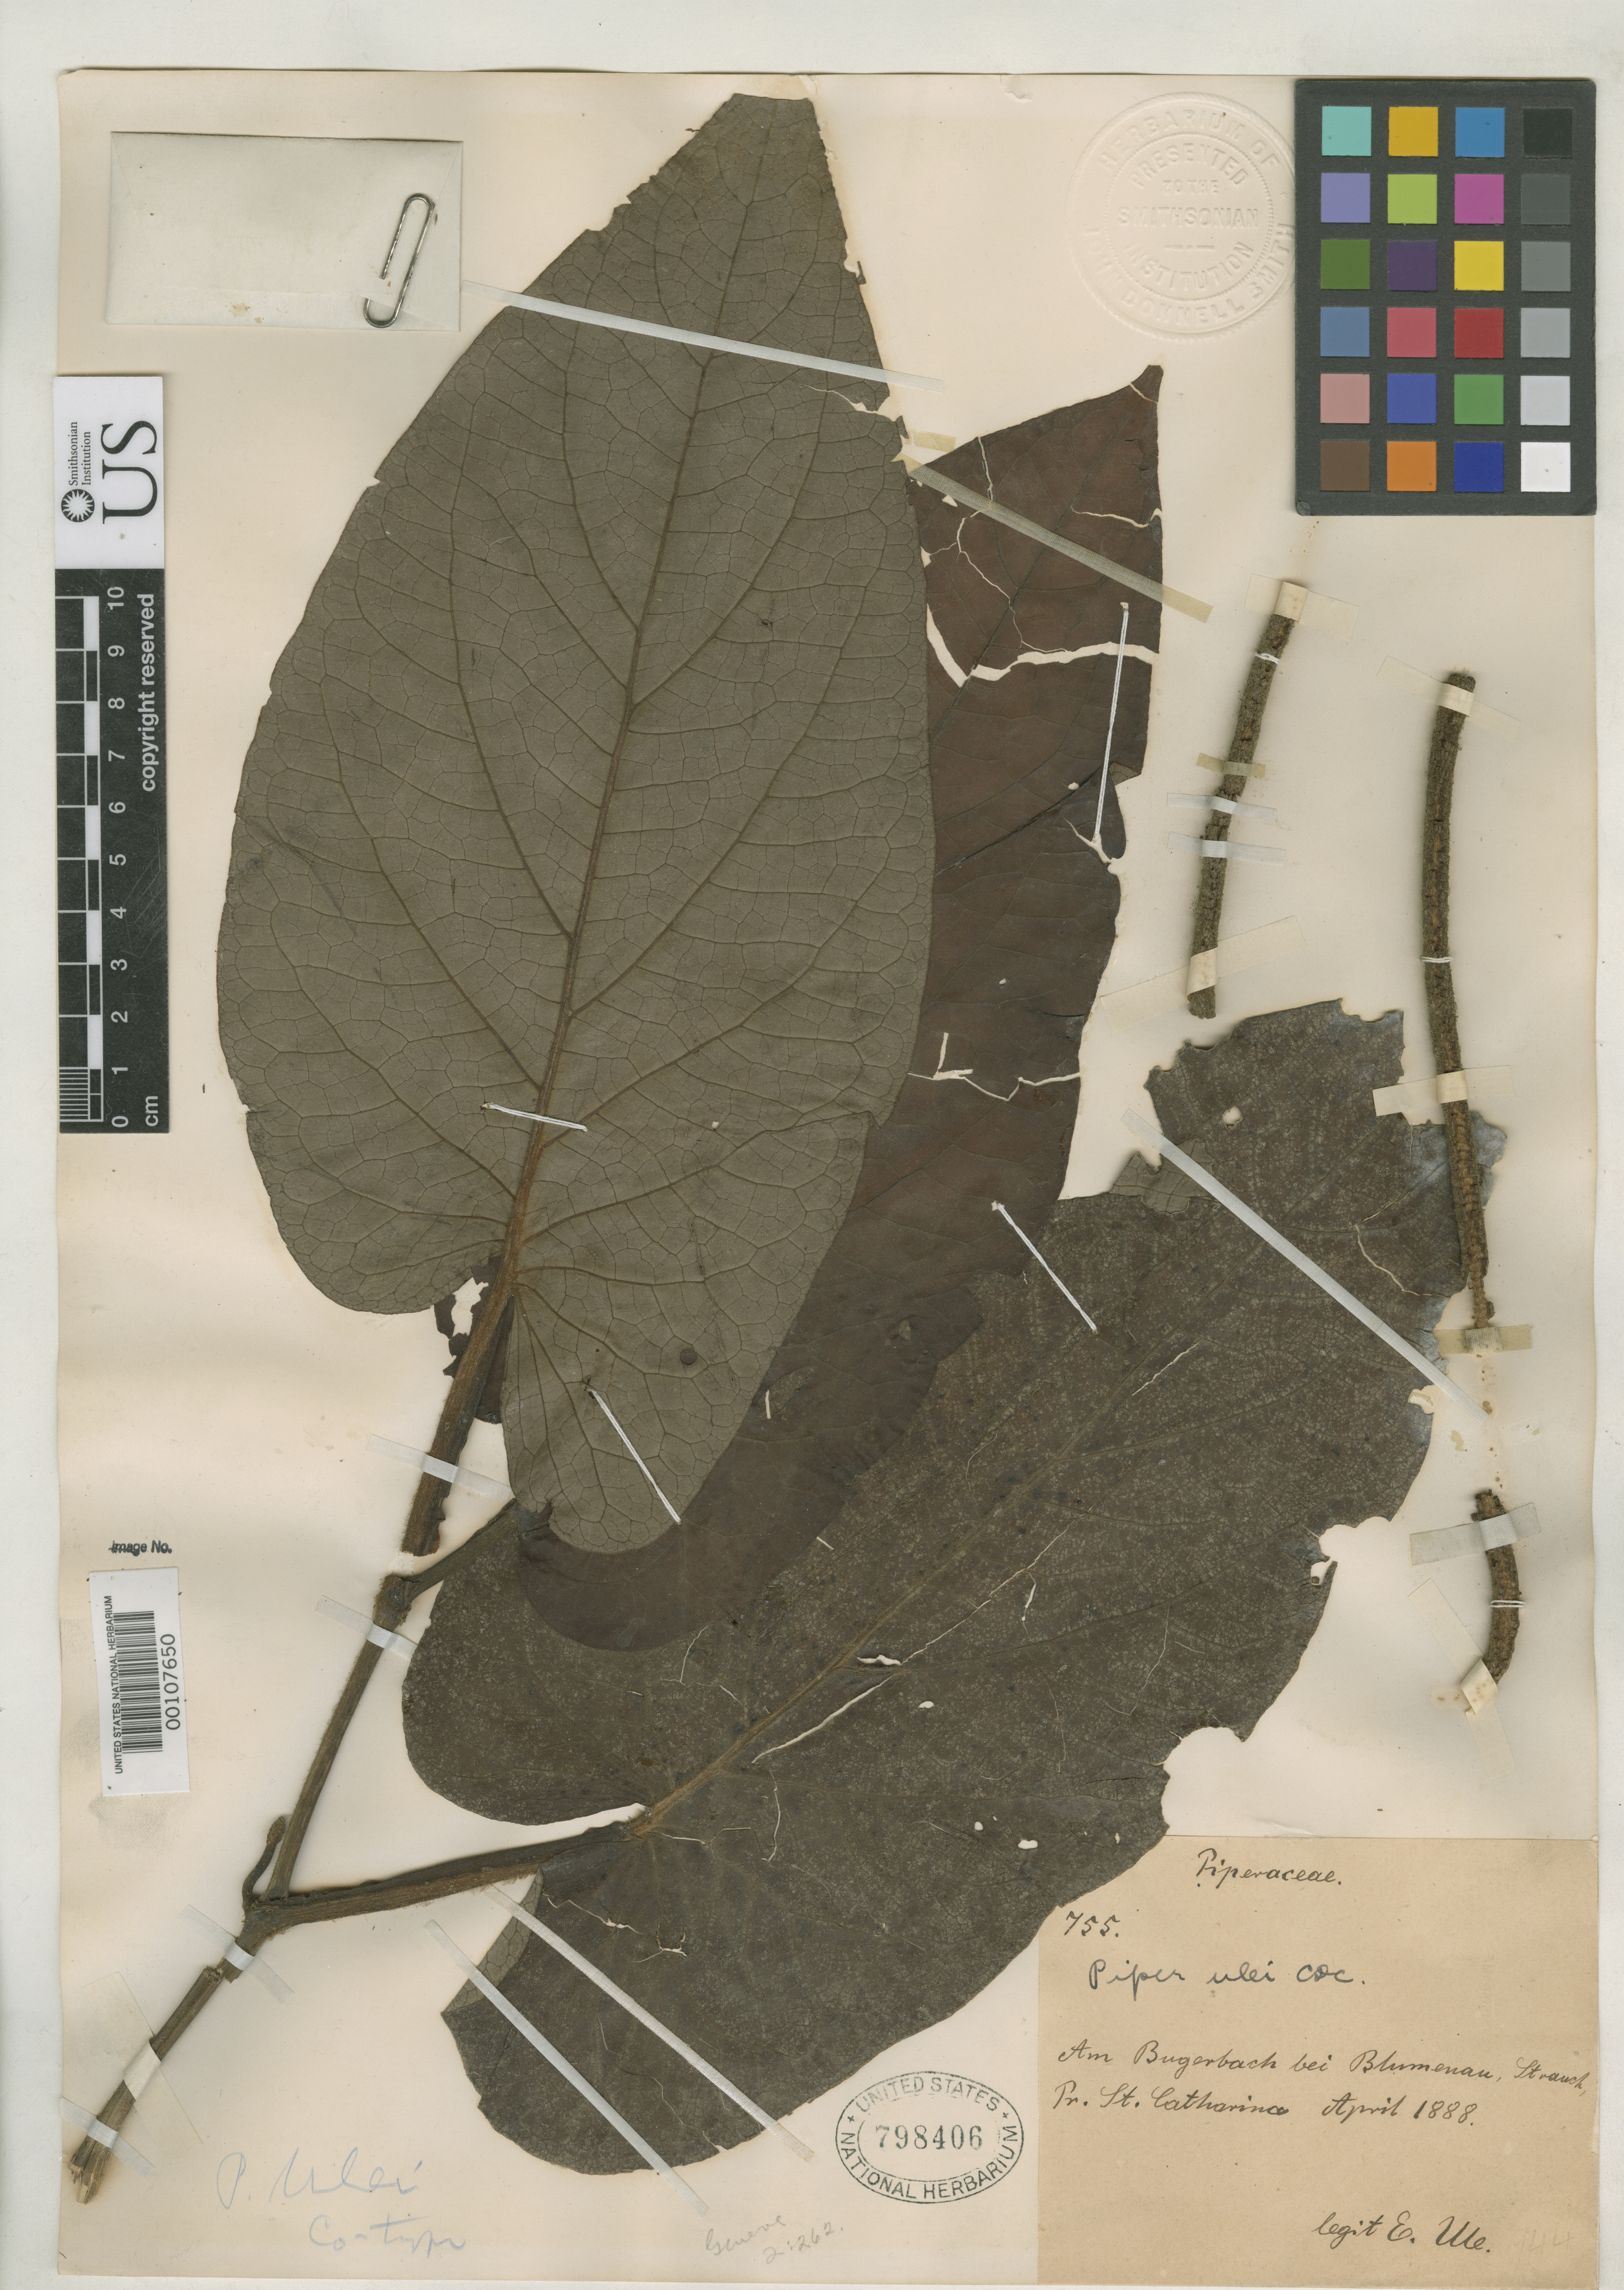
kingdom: Plantae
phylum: Tracheophyta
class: Magnoliopsida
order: Piperales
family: Piperaceae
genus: Piper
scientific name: Piper ulei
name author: C. DC.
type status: Isotype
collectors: E. H. Ule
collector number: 755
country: Brazil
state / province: Santa Catarina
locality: Ad Blumenau am Bugerbach.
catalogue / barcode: US 798406